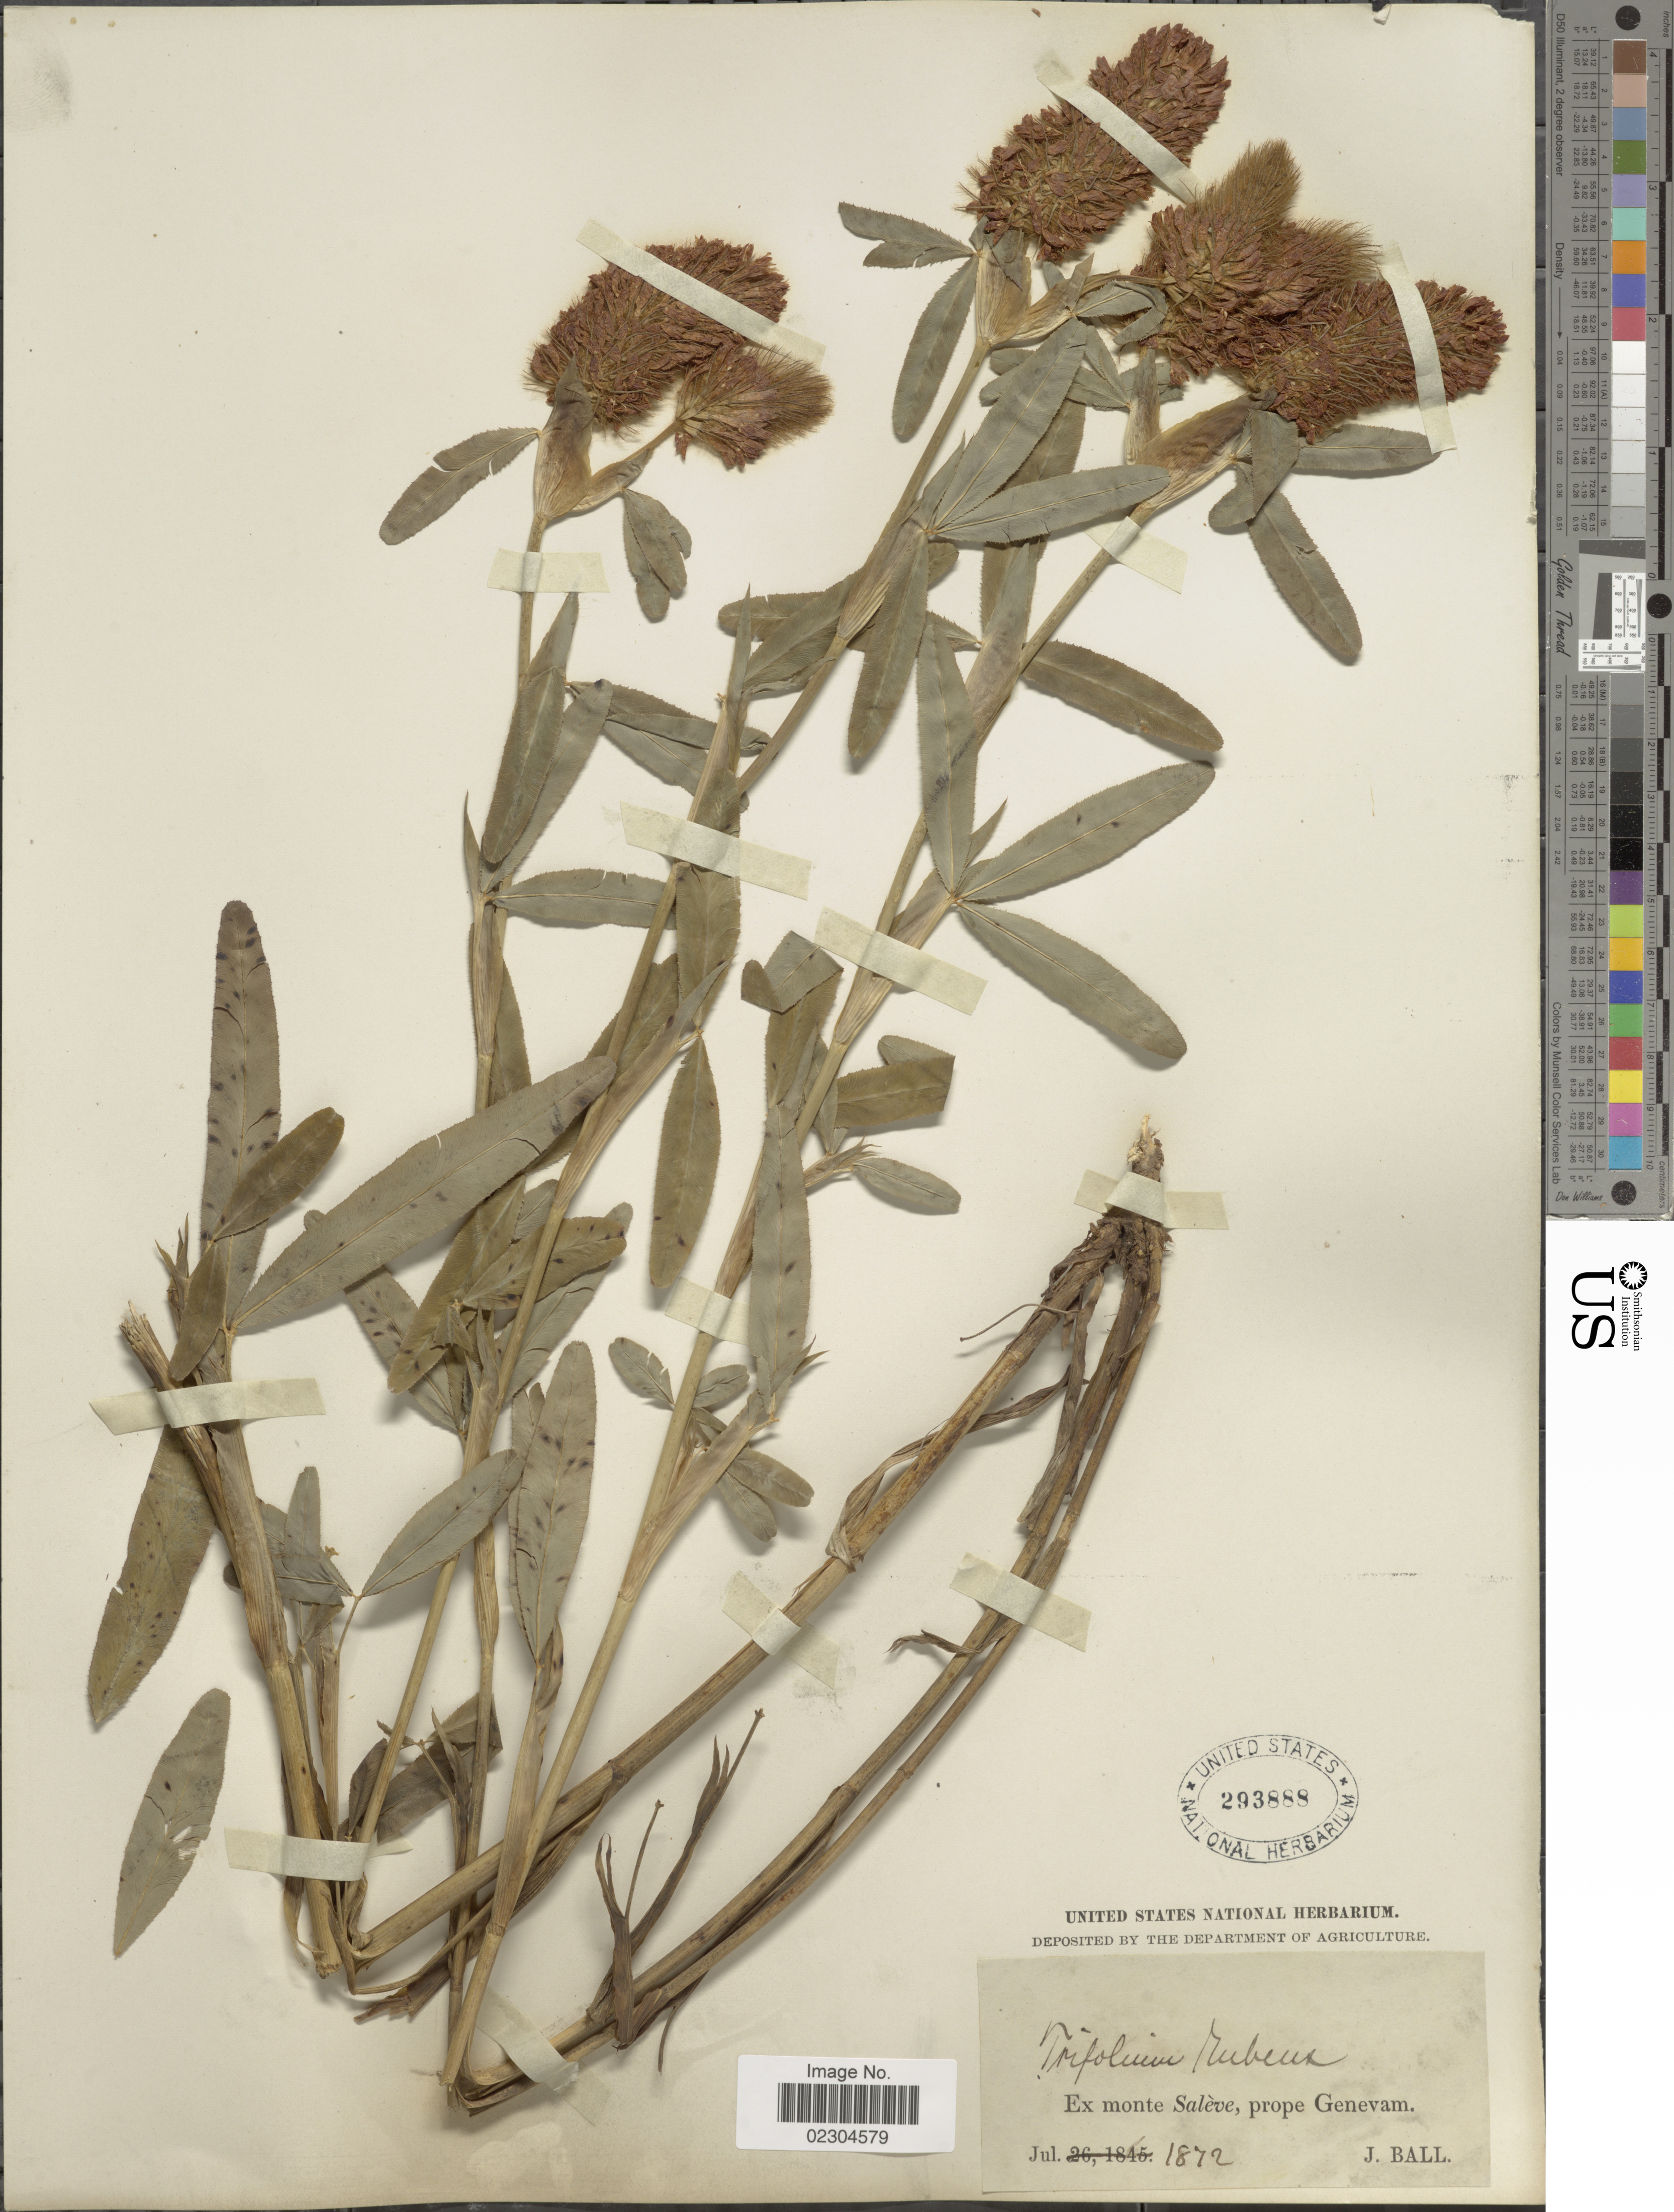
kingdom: Plantae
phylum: Tracheophyta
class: Magnoliopsida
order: Fabales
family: Fabaceae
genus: Trifolium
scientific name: Trifolium rubens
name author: L.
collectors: J. Ball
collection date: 1872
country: Switzerland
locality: Ex monte Saleve, prope Genevam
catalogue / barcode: US 293888